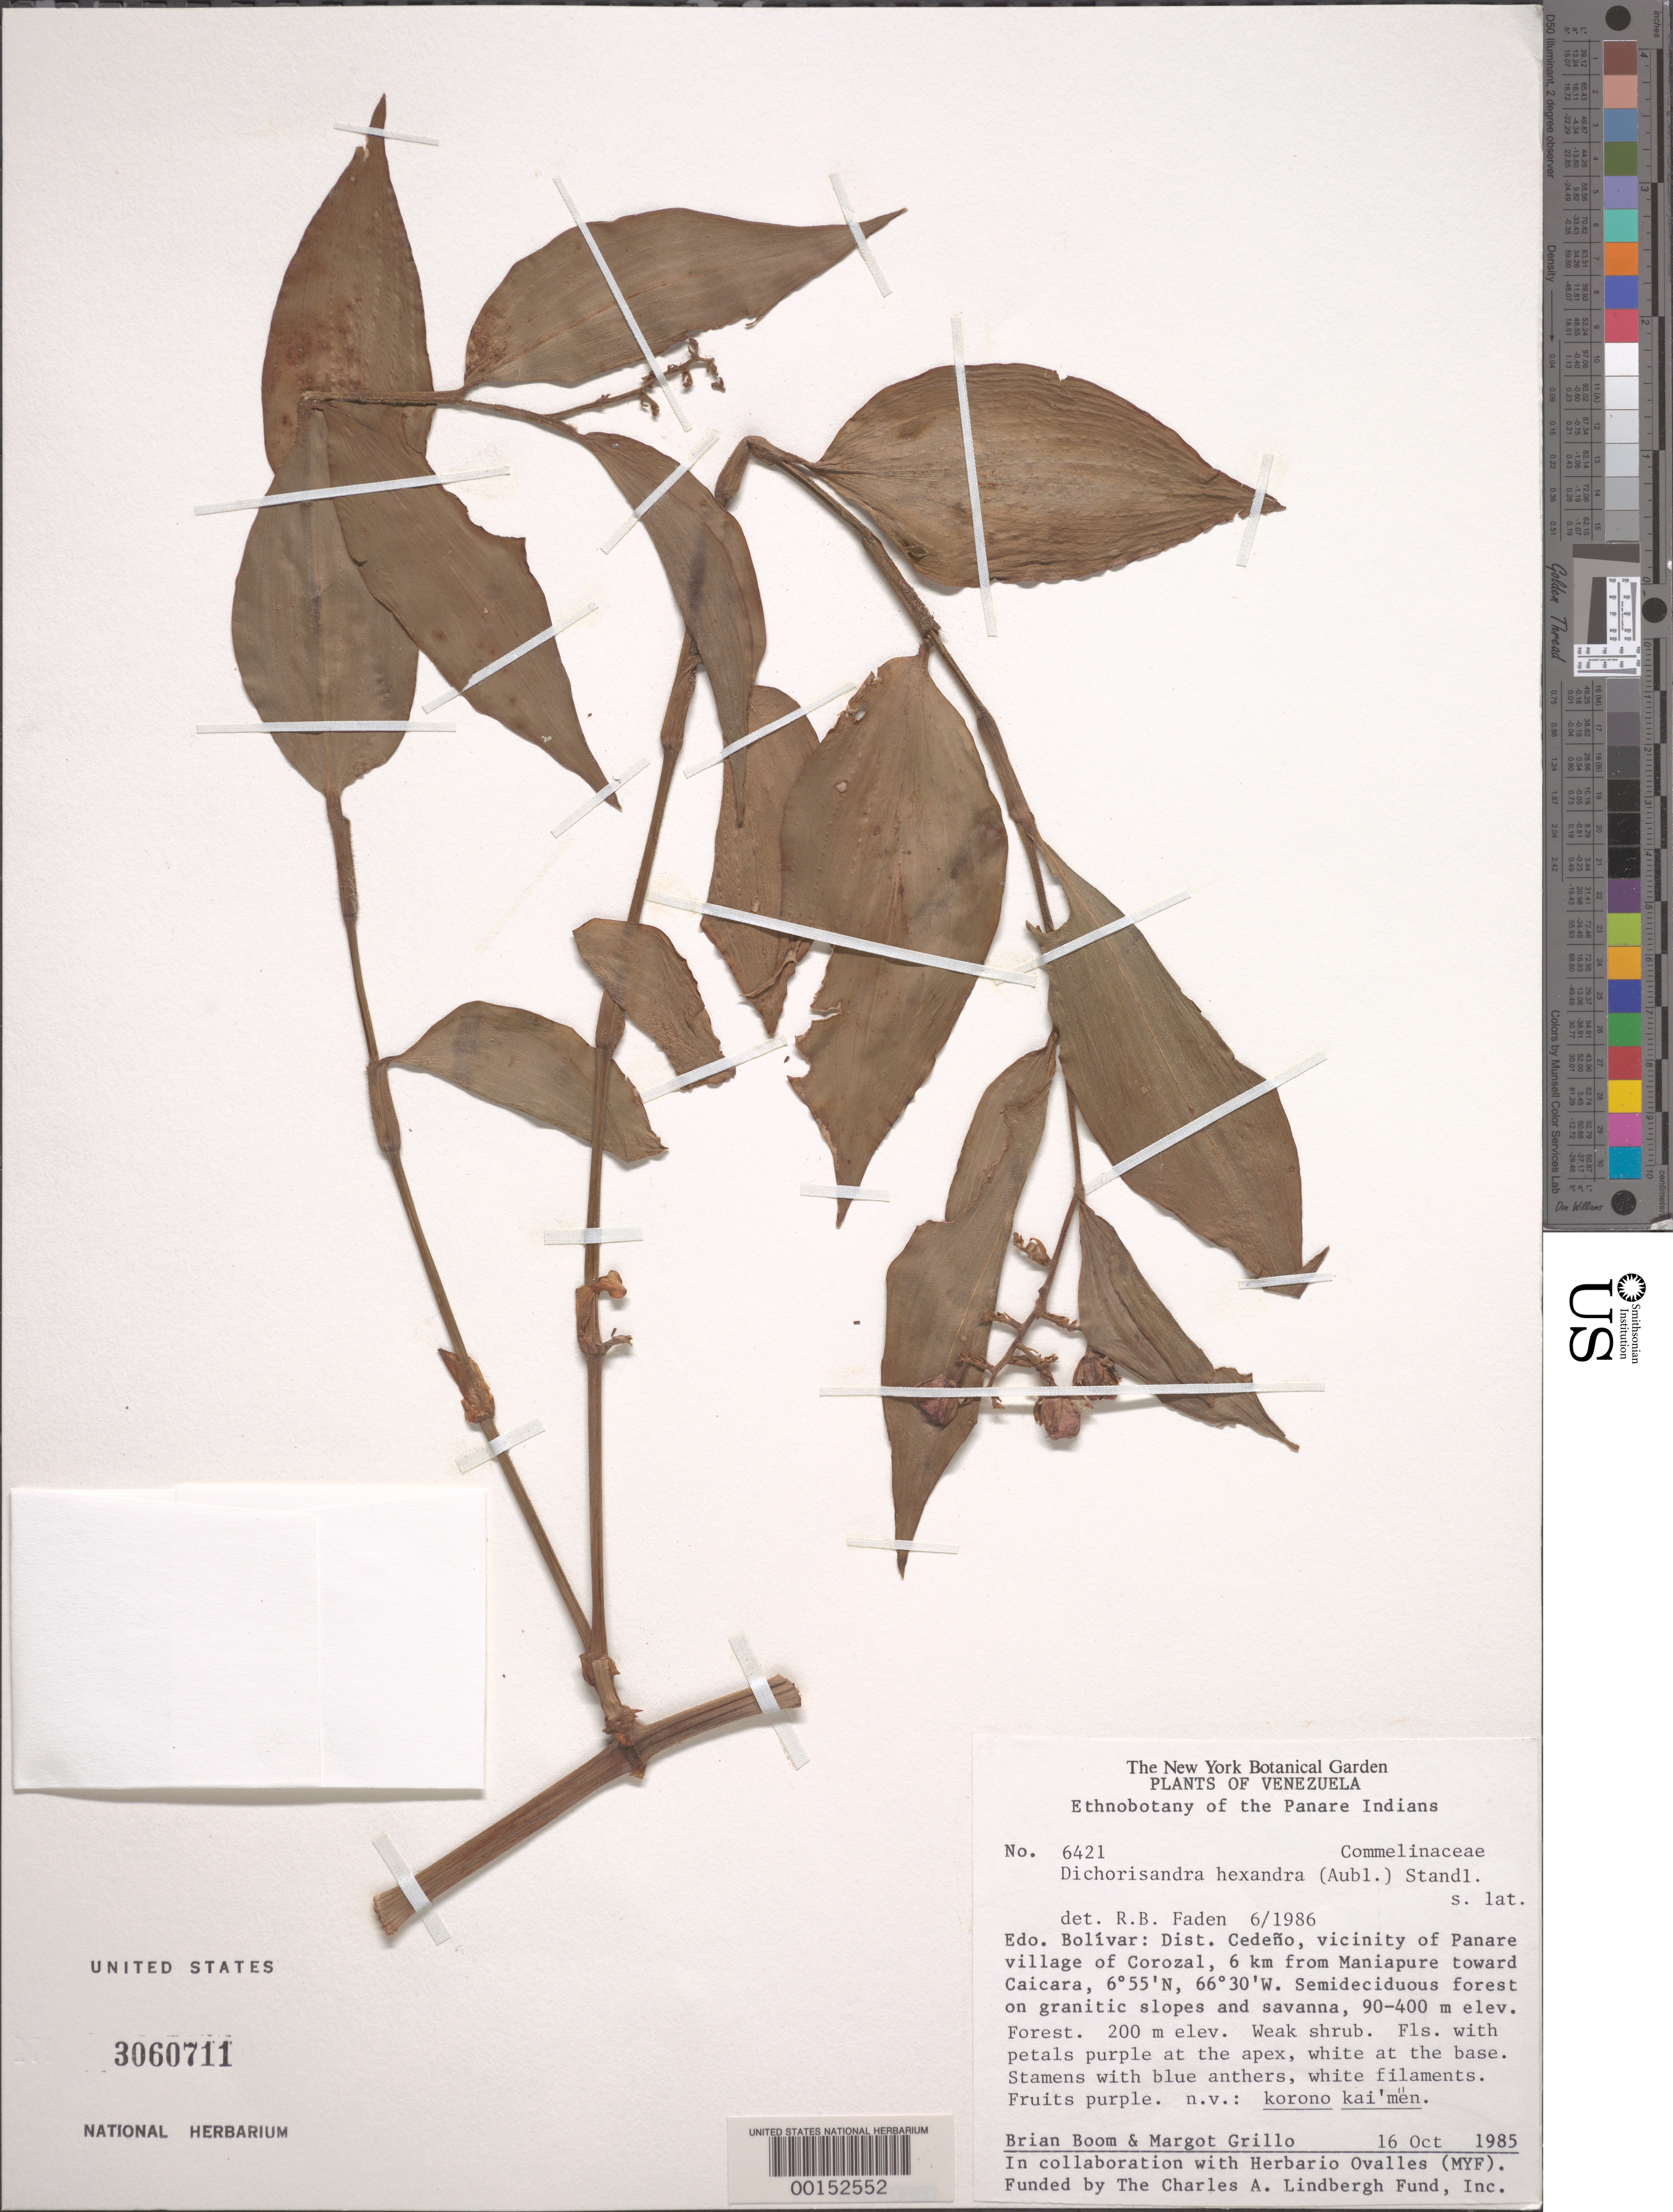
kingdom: Plantae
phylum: Tracheophyta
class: Liliopsida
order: Commelinales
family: Commelinaceae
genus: Dichorisandra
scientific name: Dichorisandra hexandra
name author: (Aubl.) Standl.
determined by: Faden, Robert B., (US), Smithsonian Institution - National Museum of Natural History (UNITED STATES)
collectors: B. M. Boom & M. Grillo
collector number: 6421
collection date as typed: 16 Oct 1985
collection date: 1985-10-16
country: Venezuela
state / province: Bolivar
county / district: Cedeño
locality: Near Panare, village of Corozal, towards Caicara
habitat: Semideciduous forest on granitic slopes and savanna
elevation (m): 90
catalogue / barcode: US 3060711